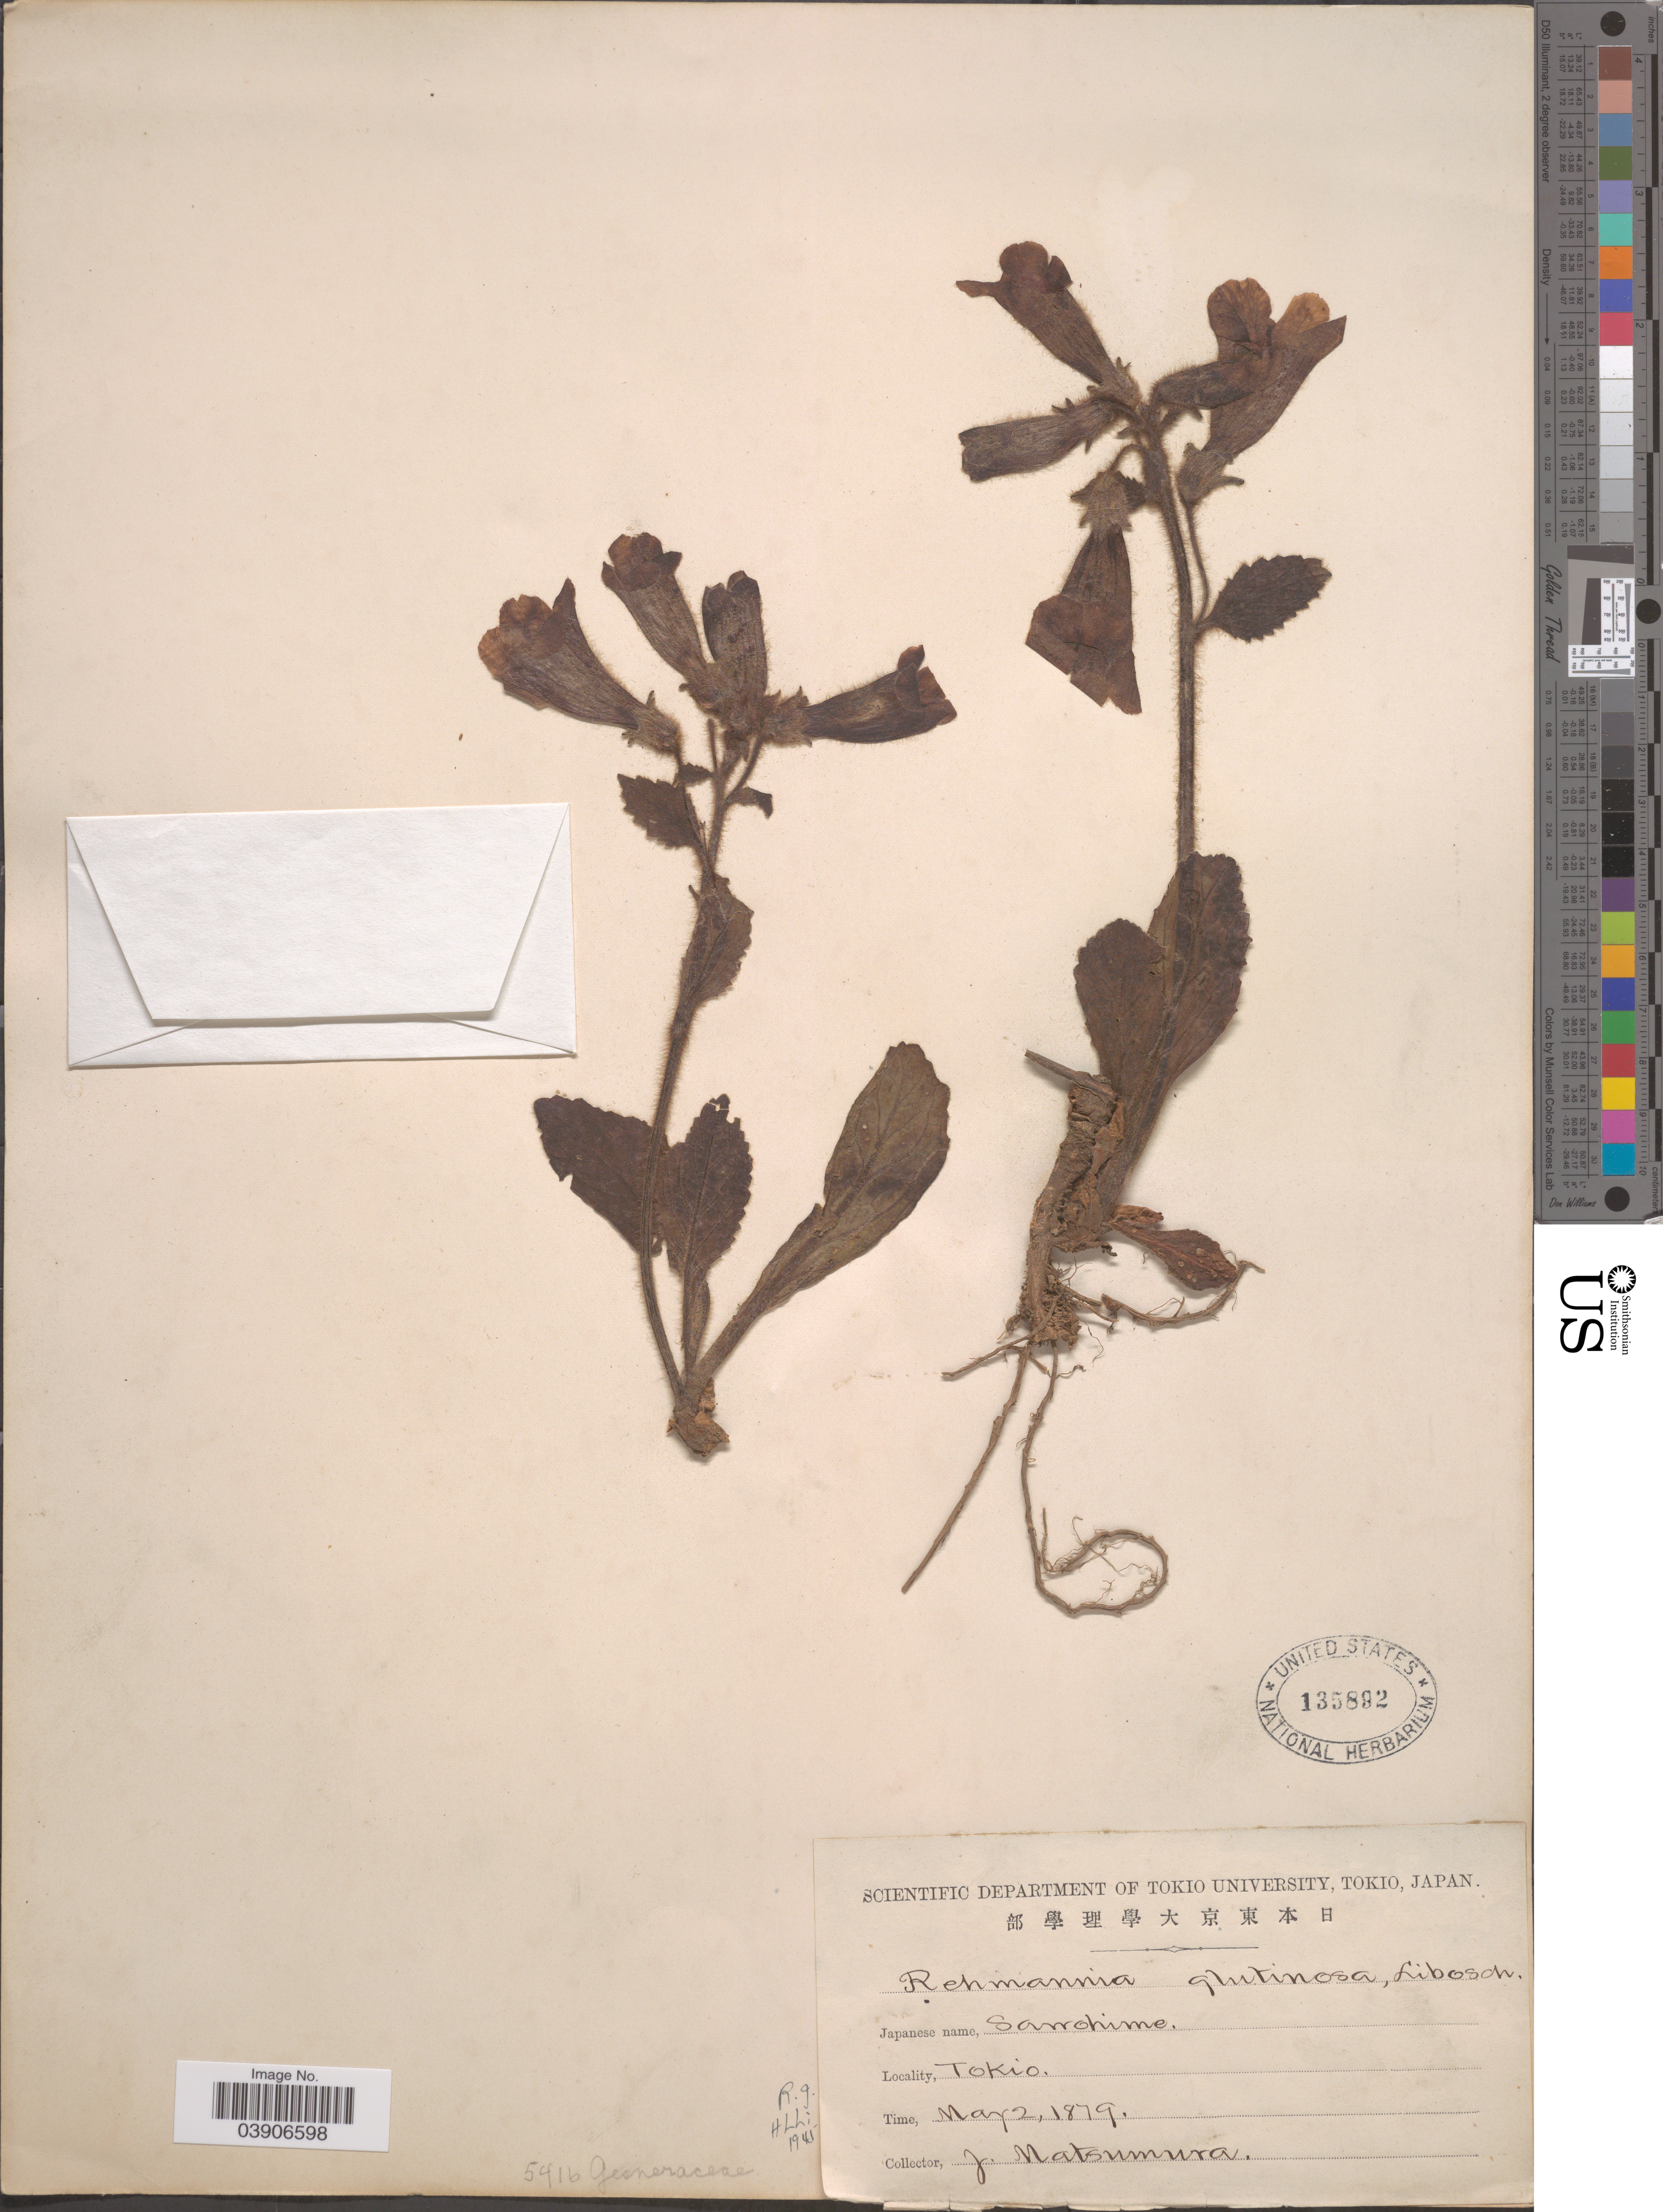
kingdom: Plantae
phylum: Tracheophyta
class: Magnoliopsida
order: Lamiales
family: Rehmanniaceae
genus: Rehmannia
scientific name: Rehmannia glutinosa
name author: (Gaertn.) DC.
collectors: J. Matsumura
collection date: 1879-05-02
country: Japan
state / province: Tokyo, Federal City of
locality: Tokio.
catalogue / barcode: US 135892